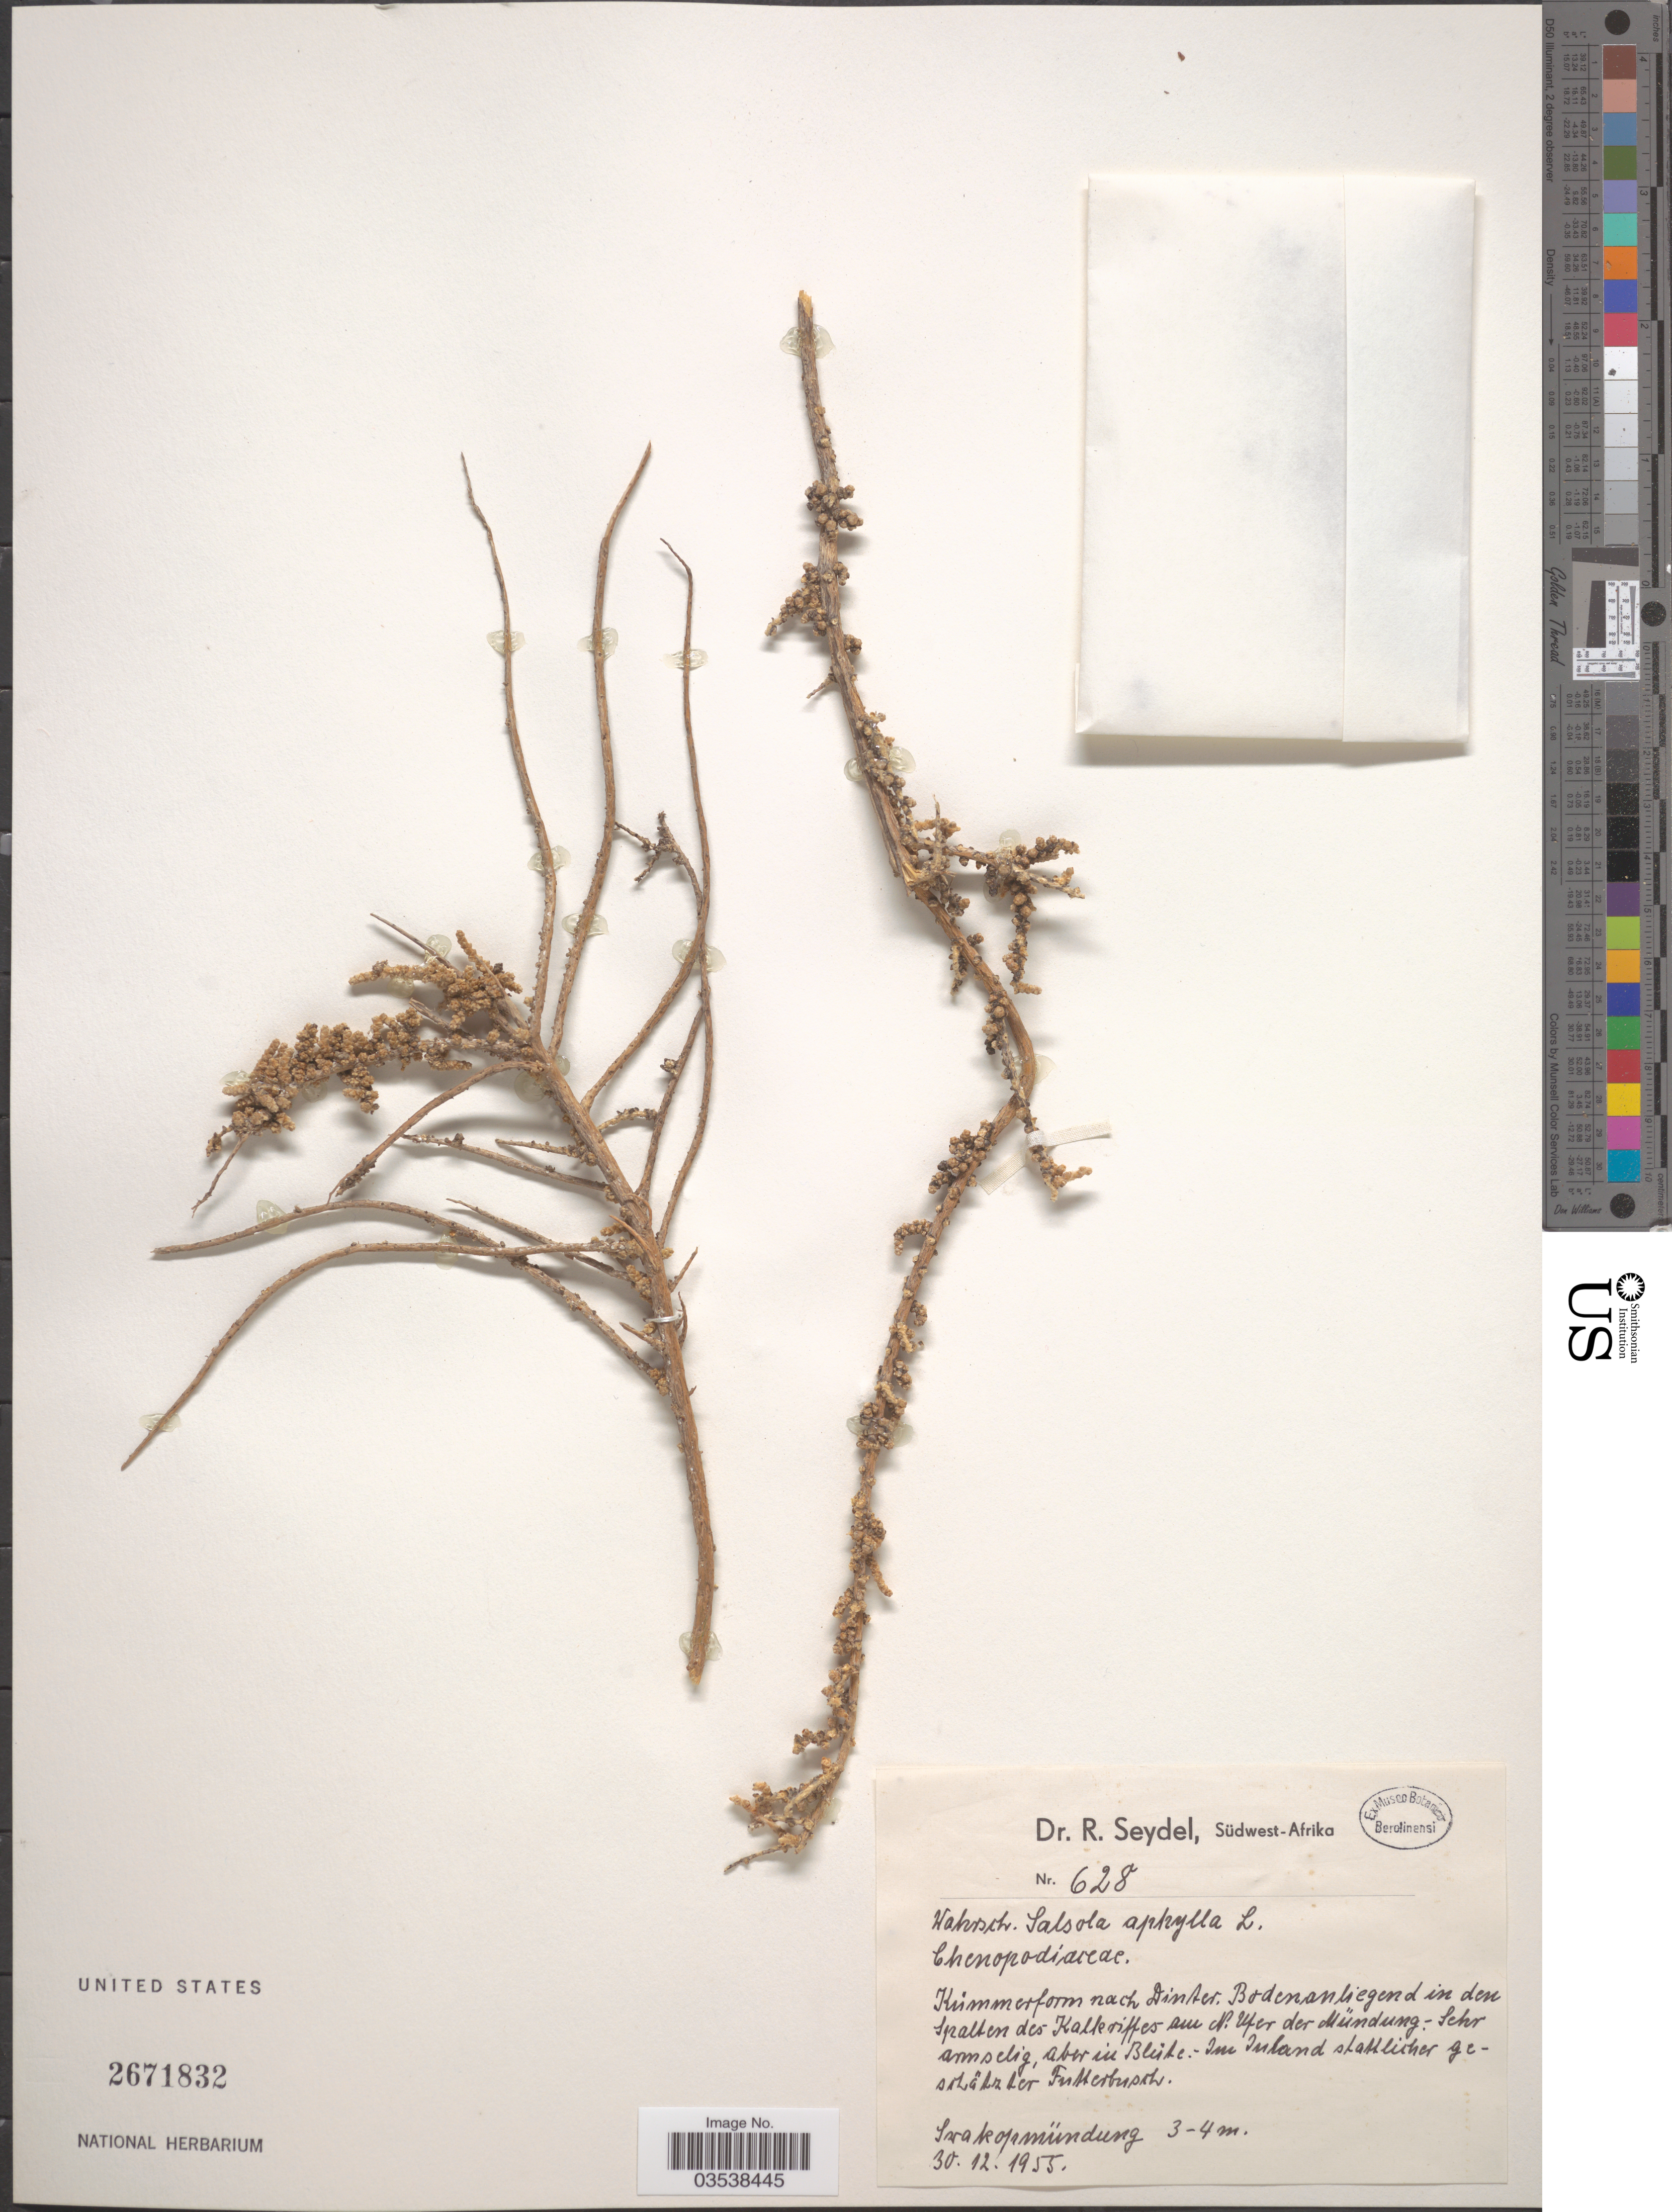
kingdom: Plantae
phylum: Tracheophyta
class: Magnoliopsida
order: Caryophyllales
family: Amaranthaceae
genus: Caroxylon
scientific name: Caroxylon aphyllum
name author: (L. f.) Tzvelev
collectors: R. Seydel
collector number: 628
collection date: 1955-12-30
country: Namibia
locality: Südwest-Afrika. Swakopmündung.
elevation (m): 3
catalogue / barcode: US 2671832